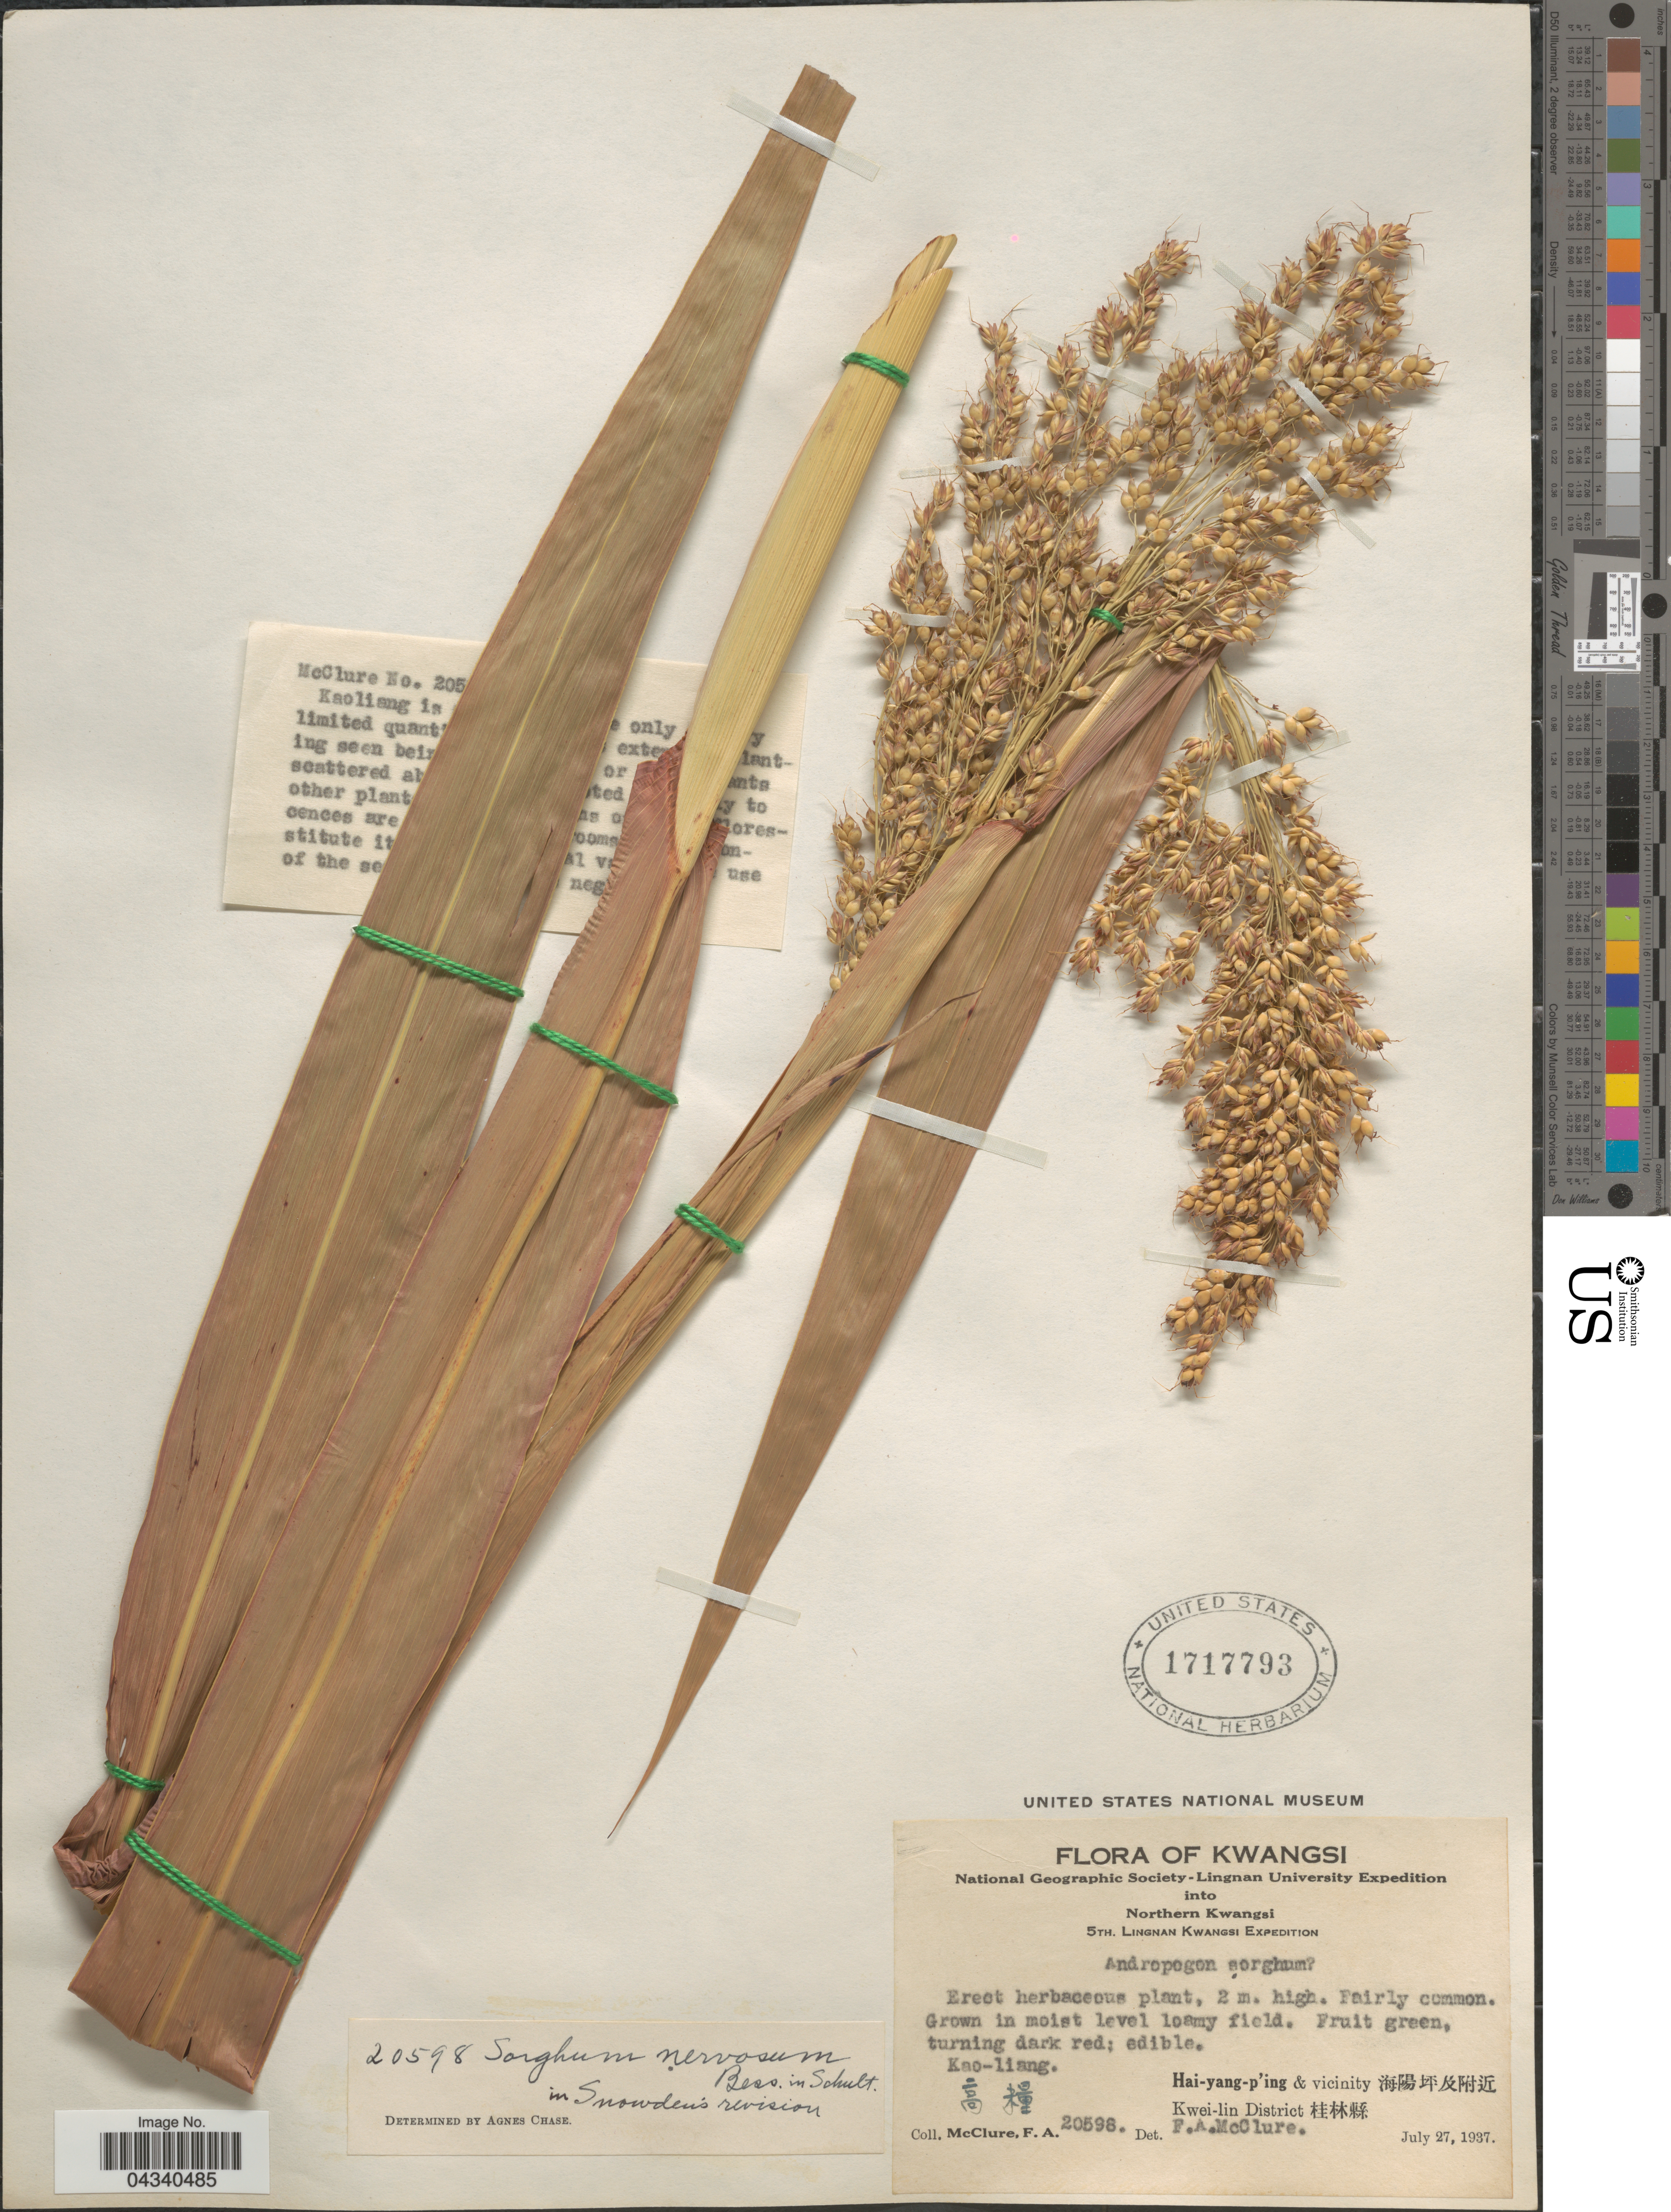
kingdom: Plantae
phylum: Tracheophyta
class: Liliopsida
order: Poales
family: Poaceae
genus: Sorghum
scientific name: Sorghum bicolor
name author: (L.) Moench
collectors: F. A. McClure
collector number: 20598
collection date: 1937-07-27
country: China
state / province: Guangxi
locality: Kwangsi. National Geographic Society-Lingnan University Expedition into Northern Kwangsi. 5th. Lingnan Kwangsi Expedition. Hai-yang-p'ing & vicinity X. Kwei-lin District X.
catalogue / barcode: US 1717793